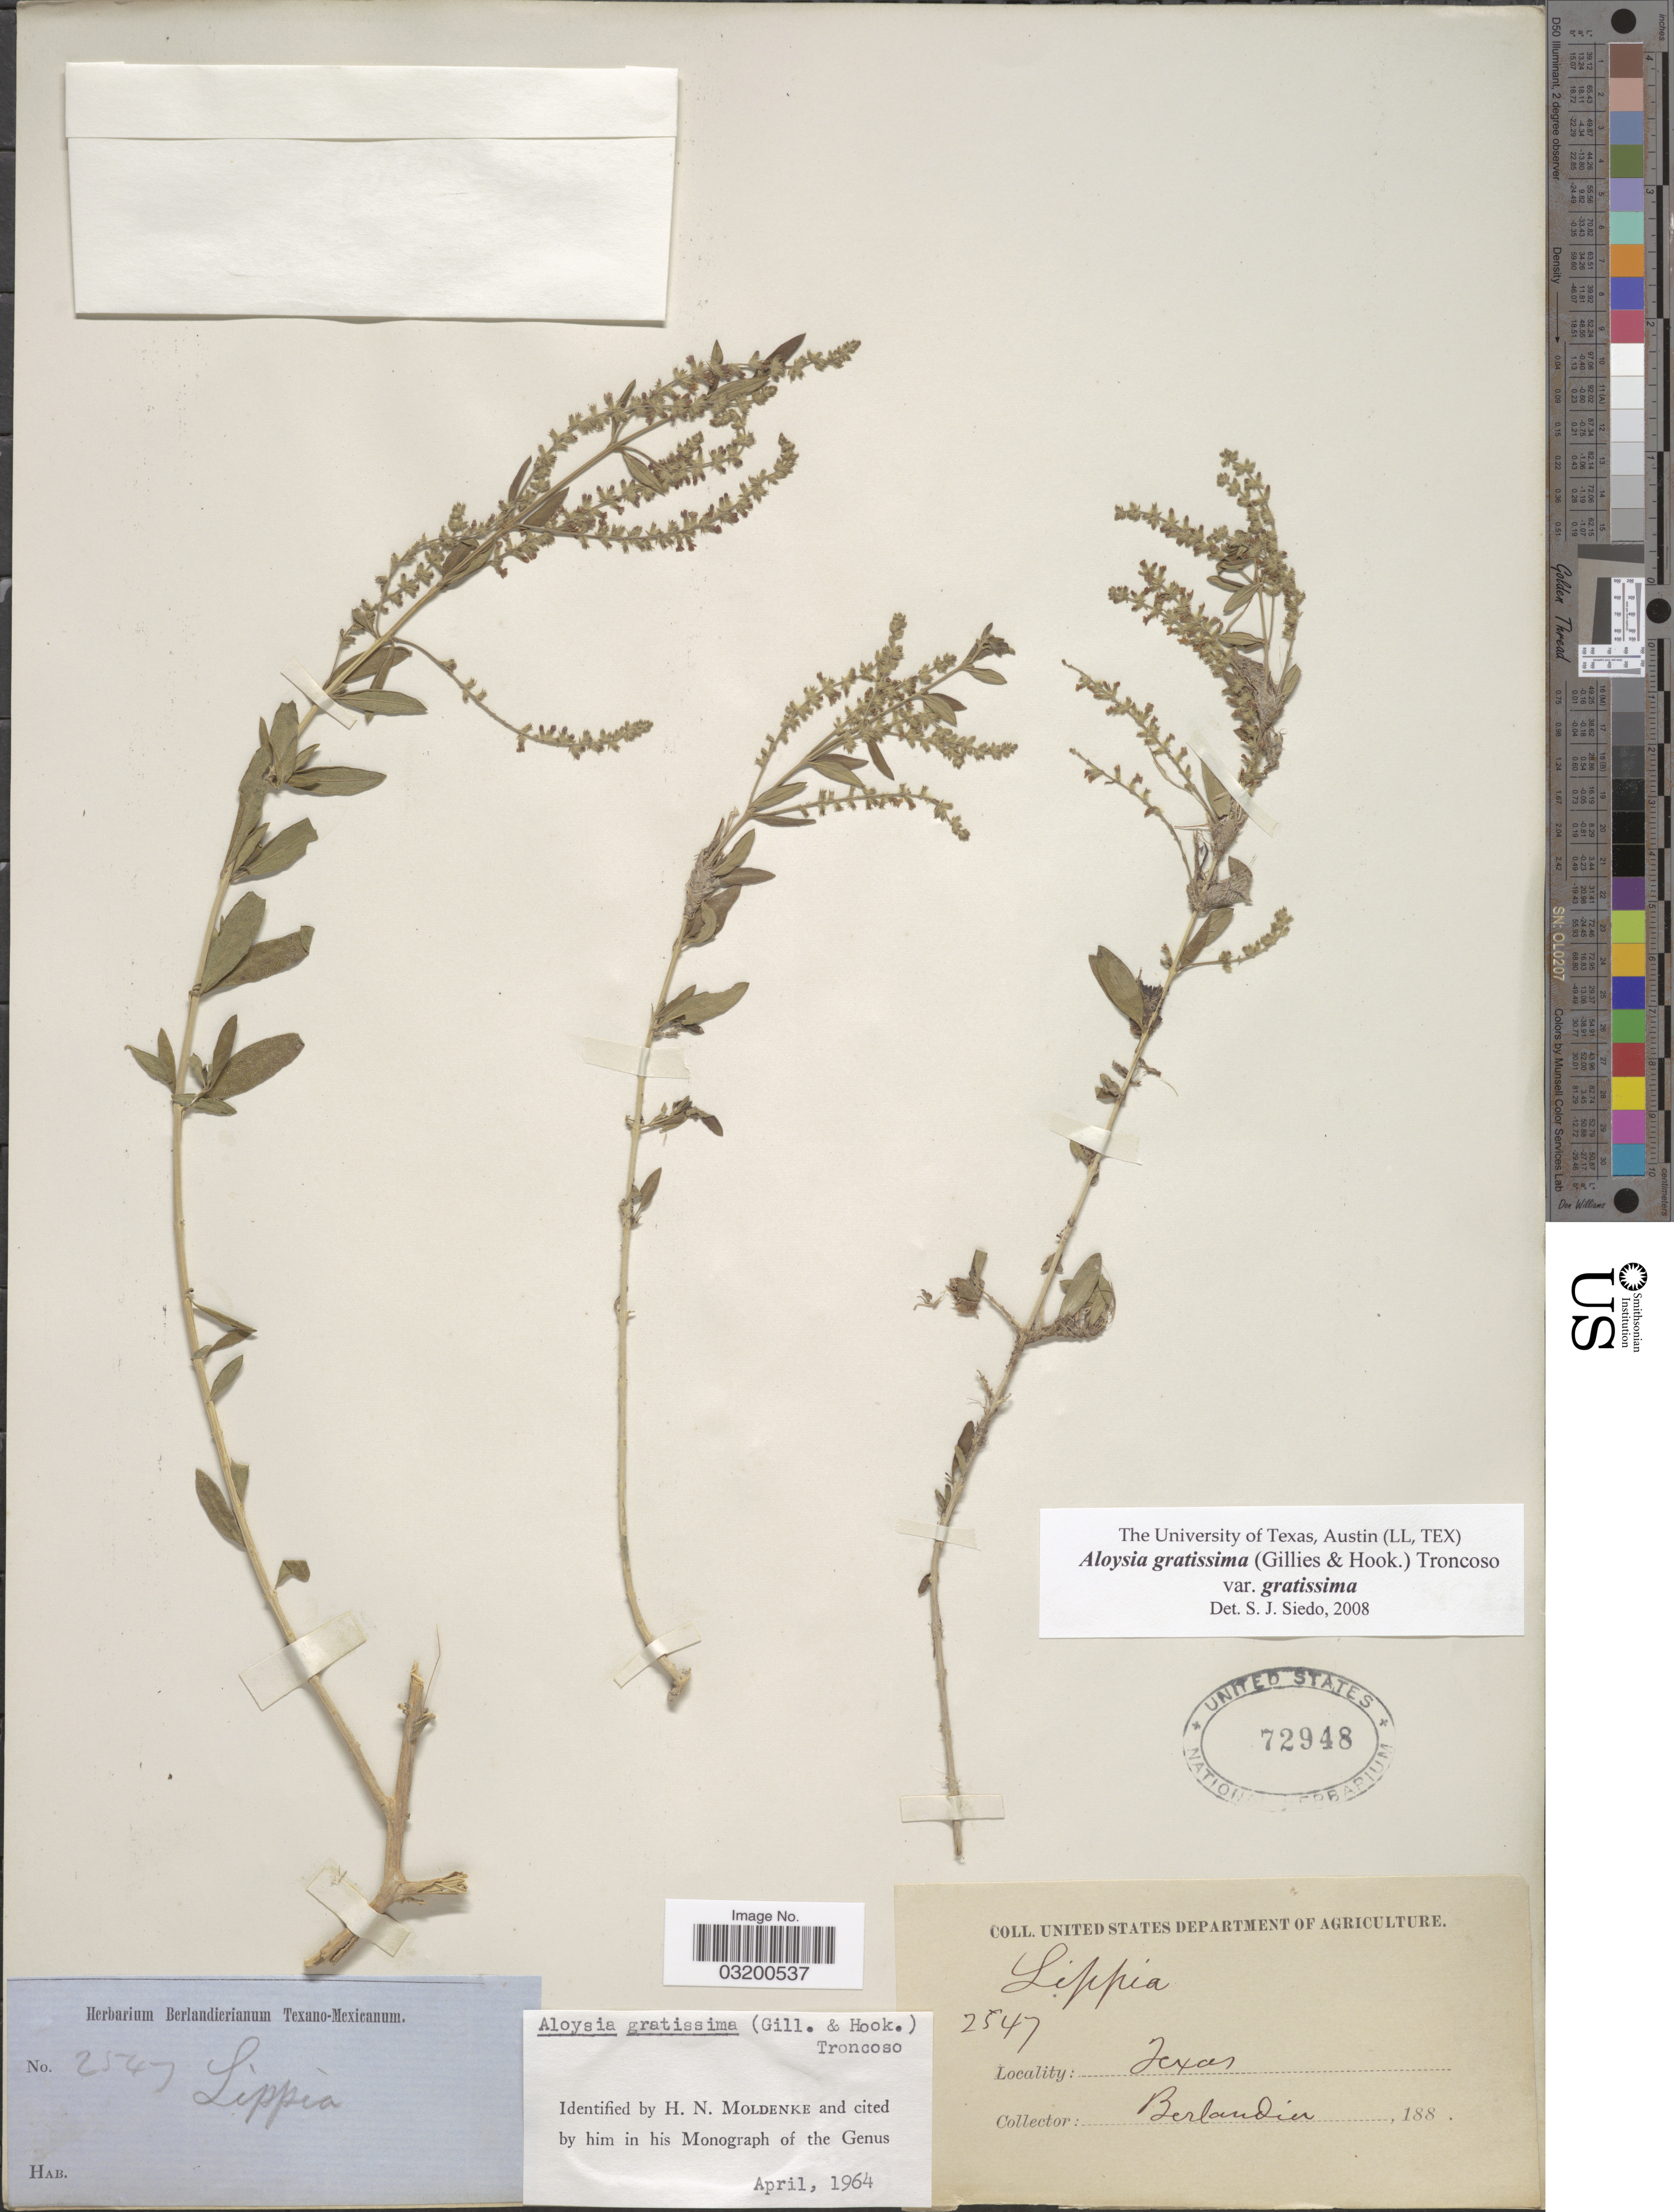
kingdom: Plantae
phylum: Tracheophyta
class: Magnoliopsida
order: Lamiales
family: Verbenaceae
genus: Aloysia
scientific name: Aloysia gratissima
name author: (Gillies & Hook.) Tronc.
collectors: J. L. Berlandier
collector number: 2547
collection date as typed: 188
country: United States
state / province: Texas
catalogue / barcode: US 72948